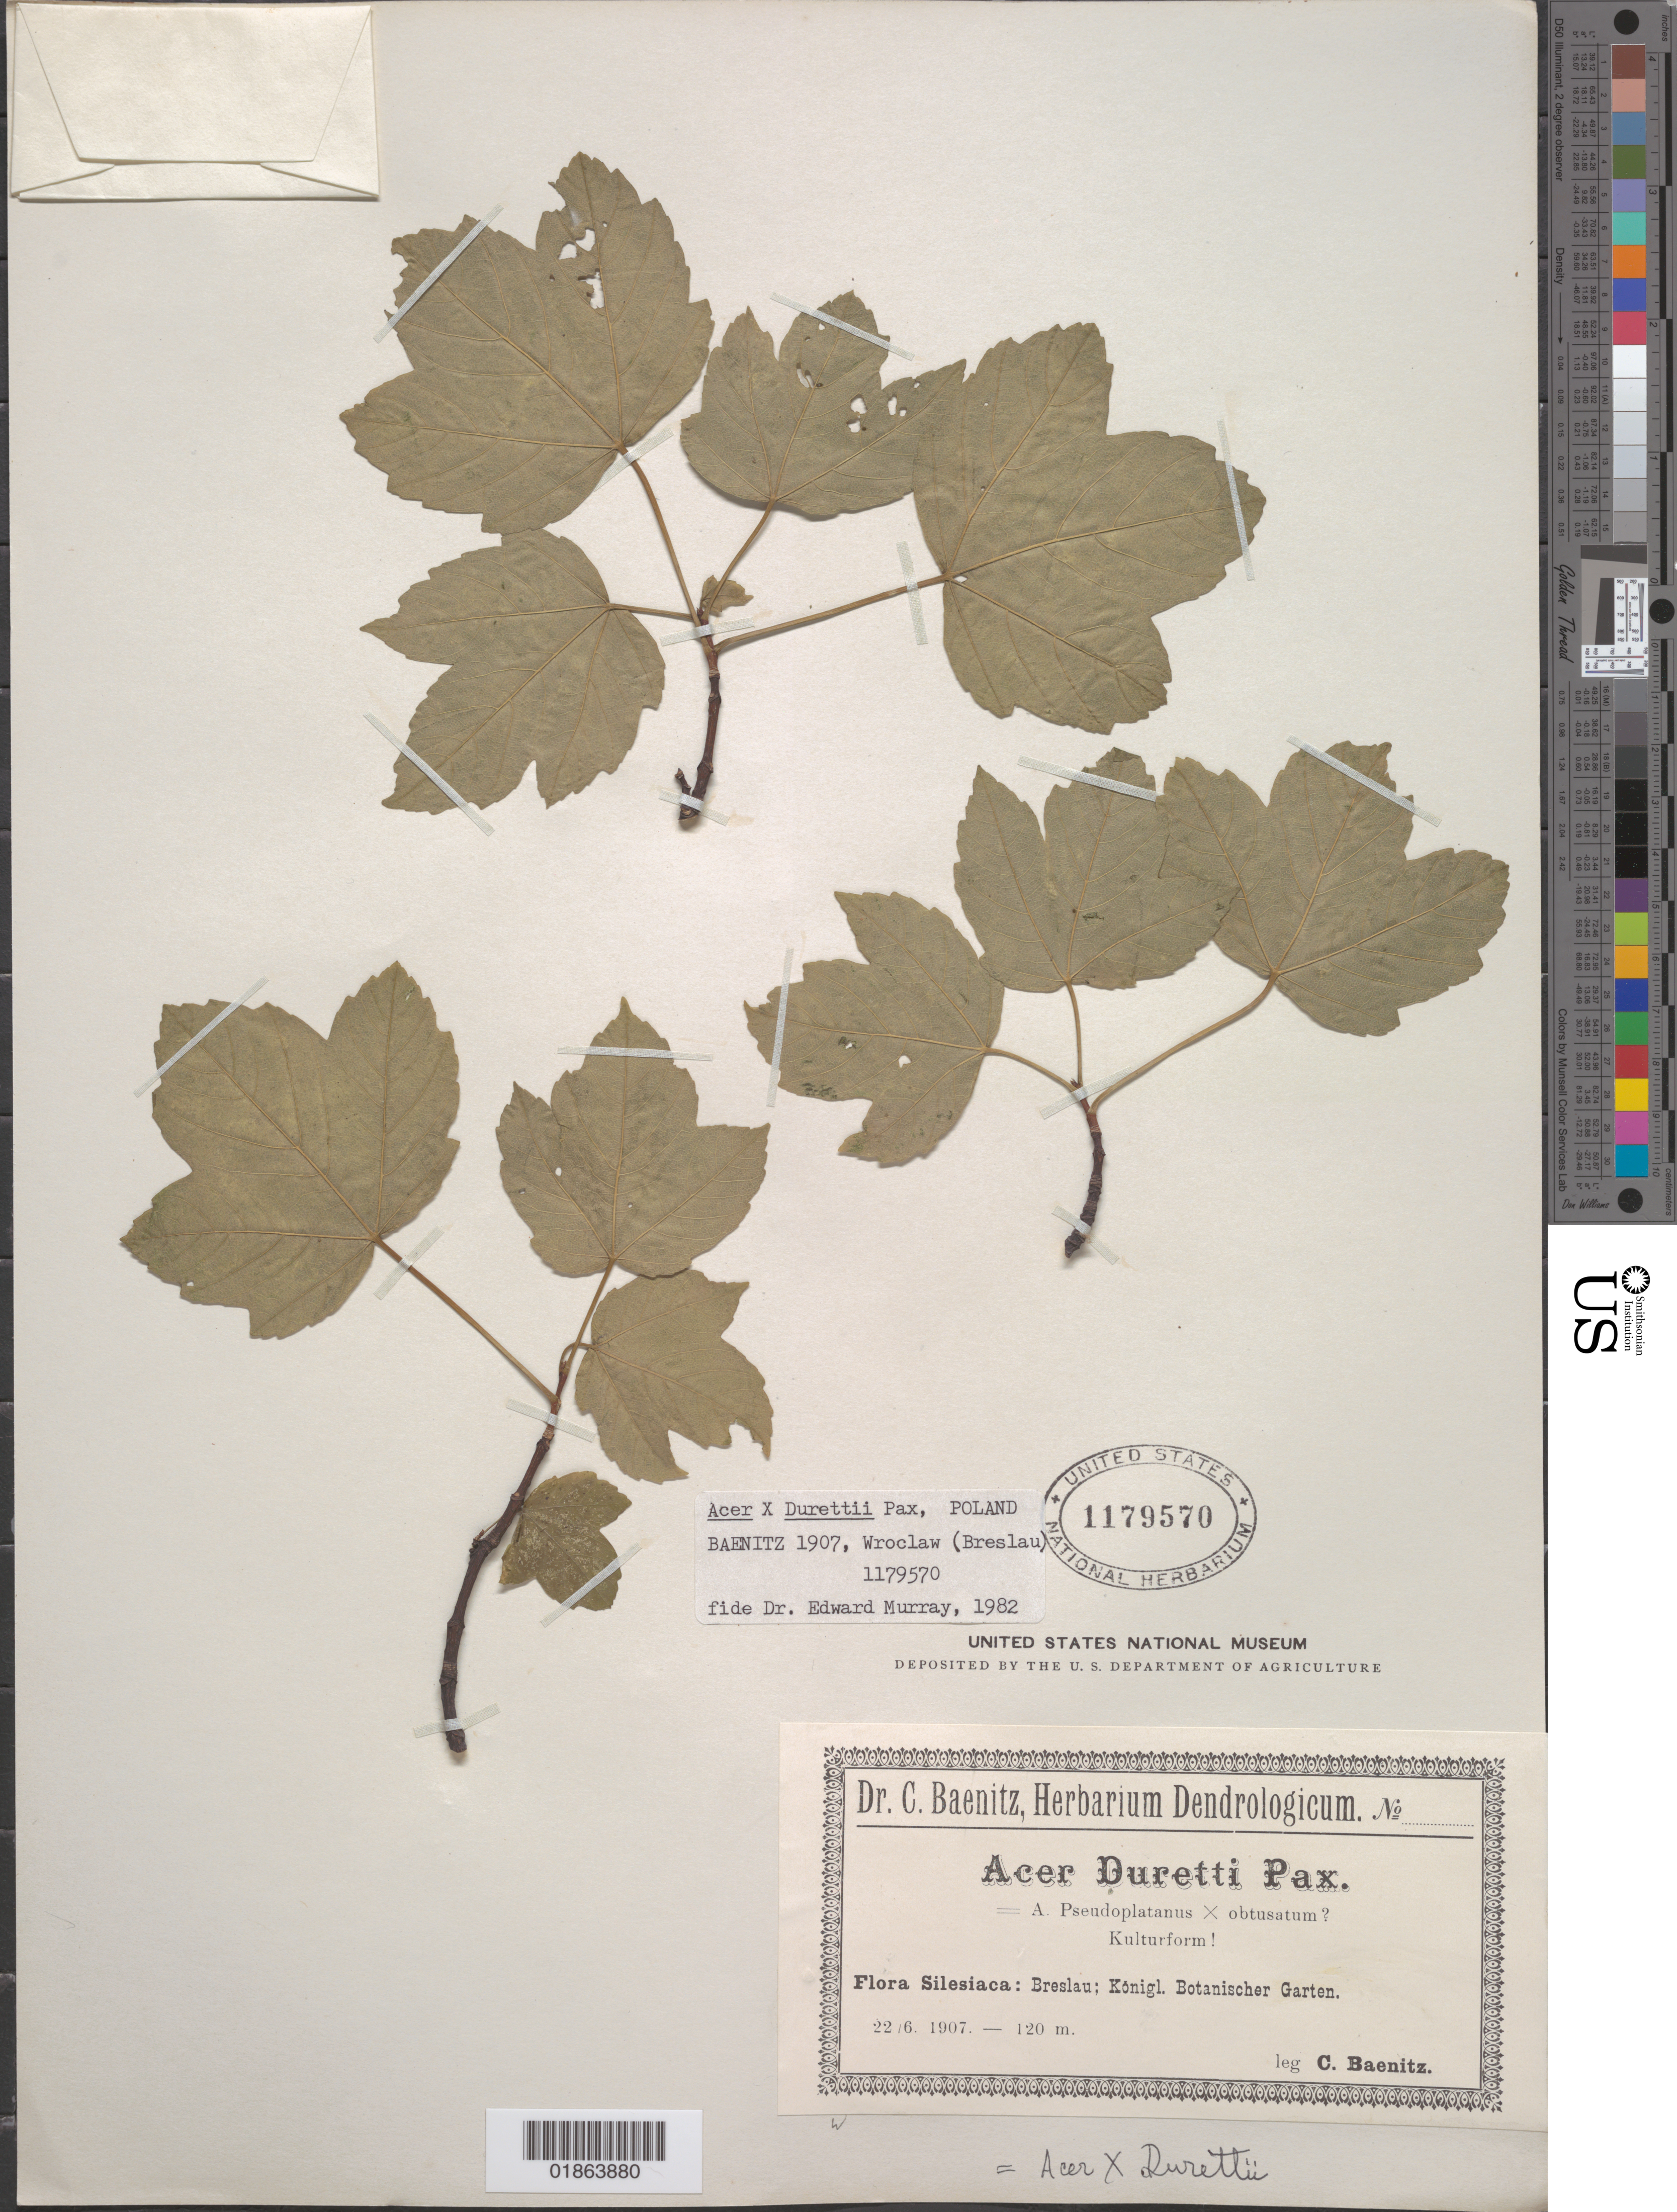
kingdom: Plantae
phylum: Tracheophyta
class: Magnoliopsida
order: Sapindales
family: Sapindaceae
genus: Acer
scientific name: Acer x durettii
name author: Pax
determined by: Murray, Edward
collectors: C. G. Baenitz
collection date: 1907-06-22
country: Poland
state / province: Slaskie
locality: Breslau [Wroclaw], Konigl. Botanischer Garten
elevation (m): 120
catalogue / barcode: US 1179570